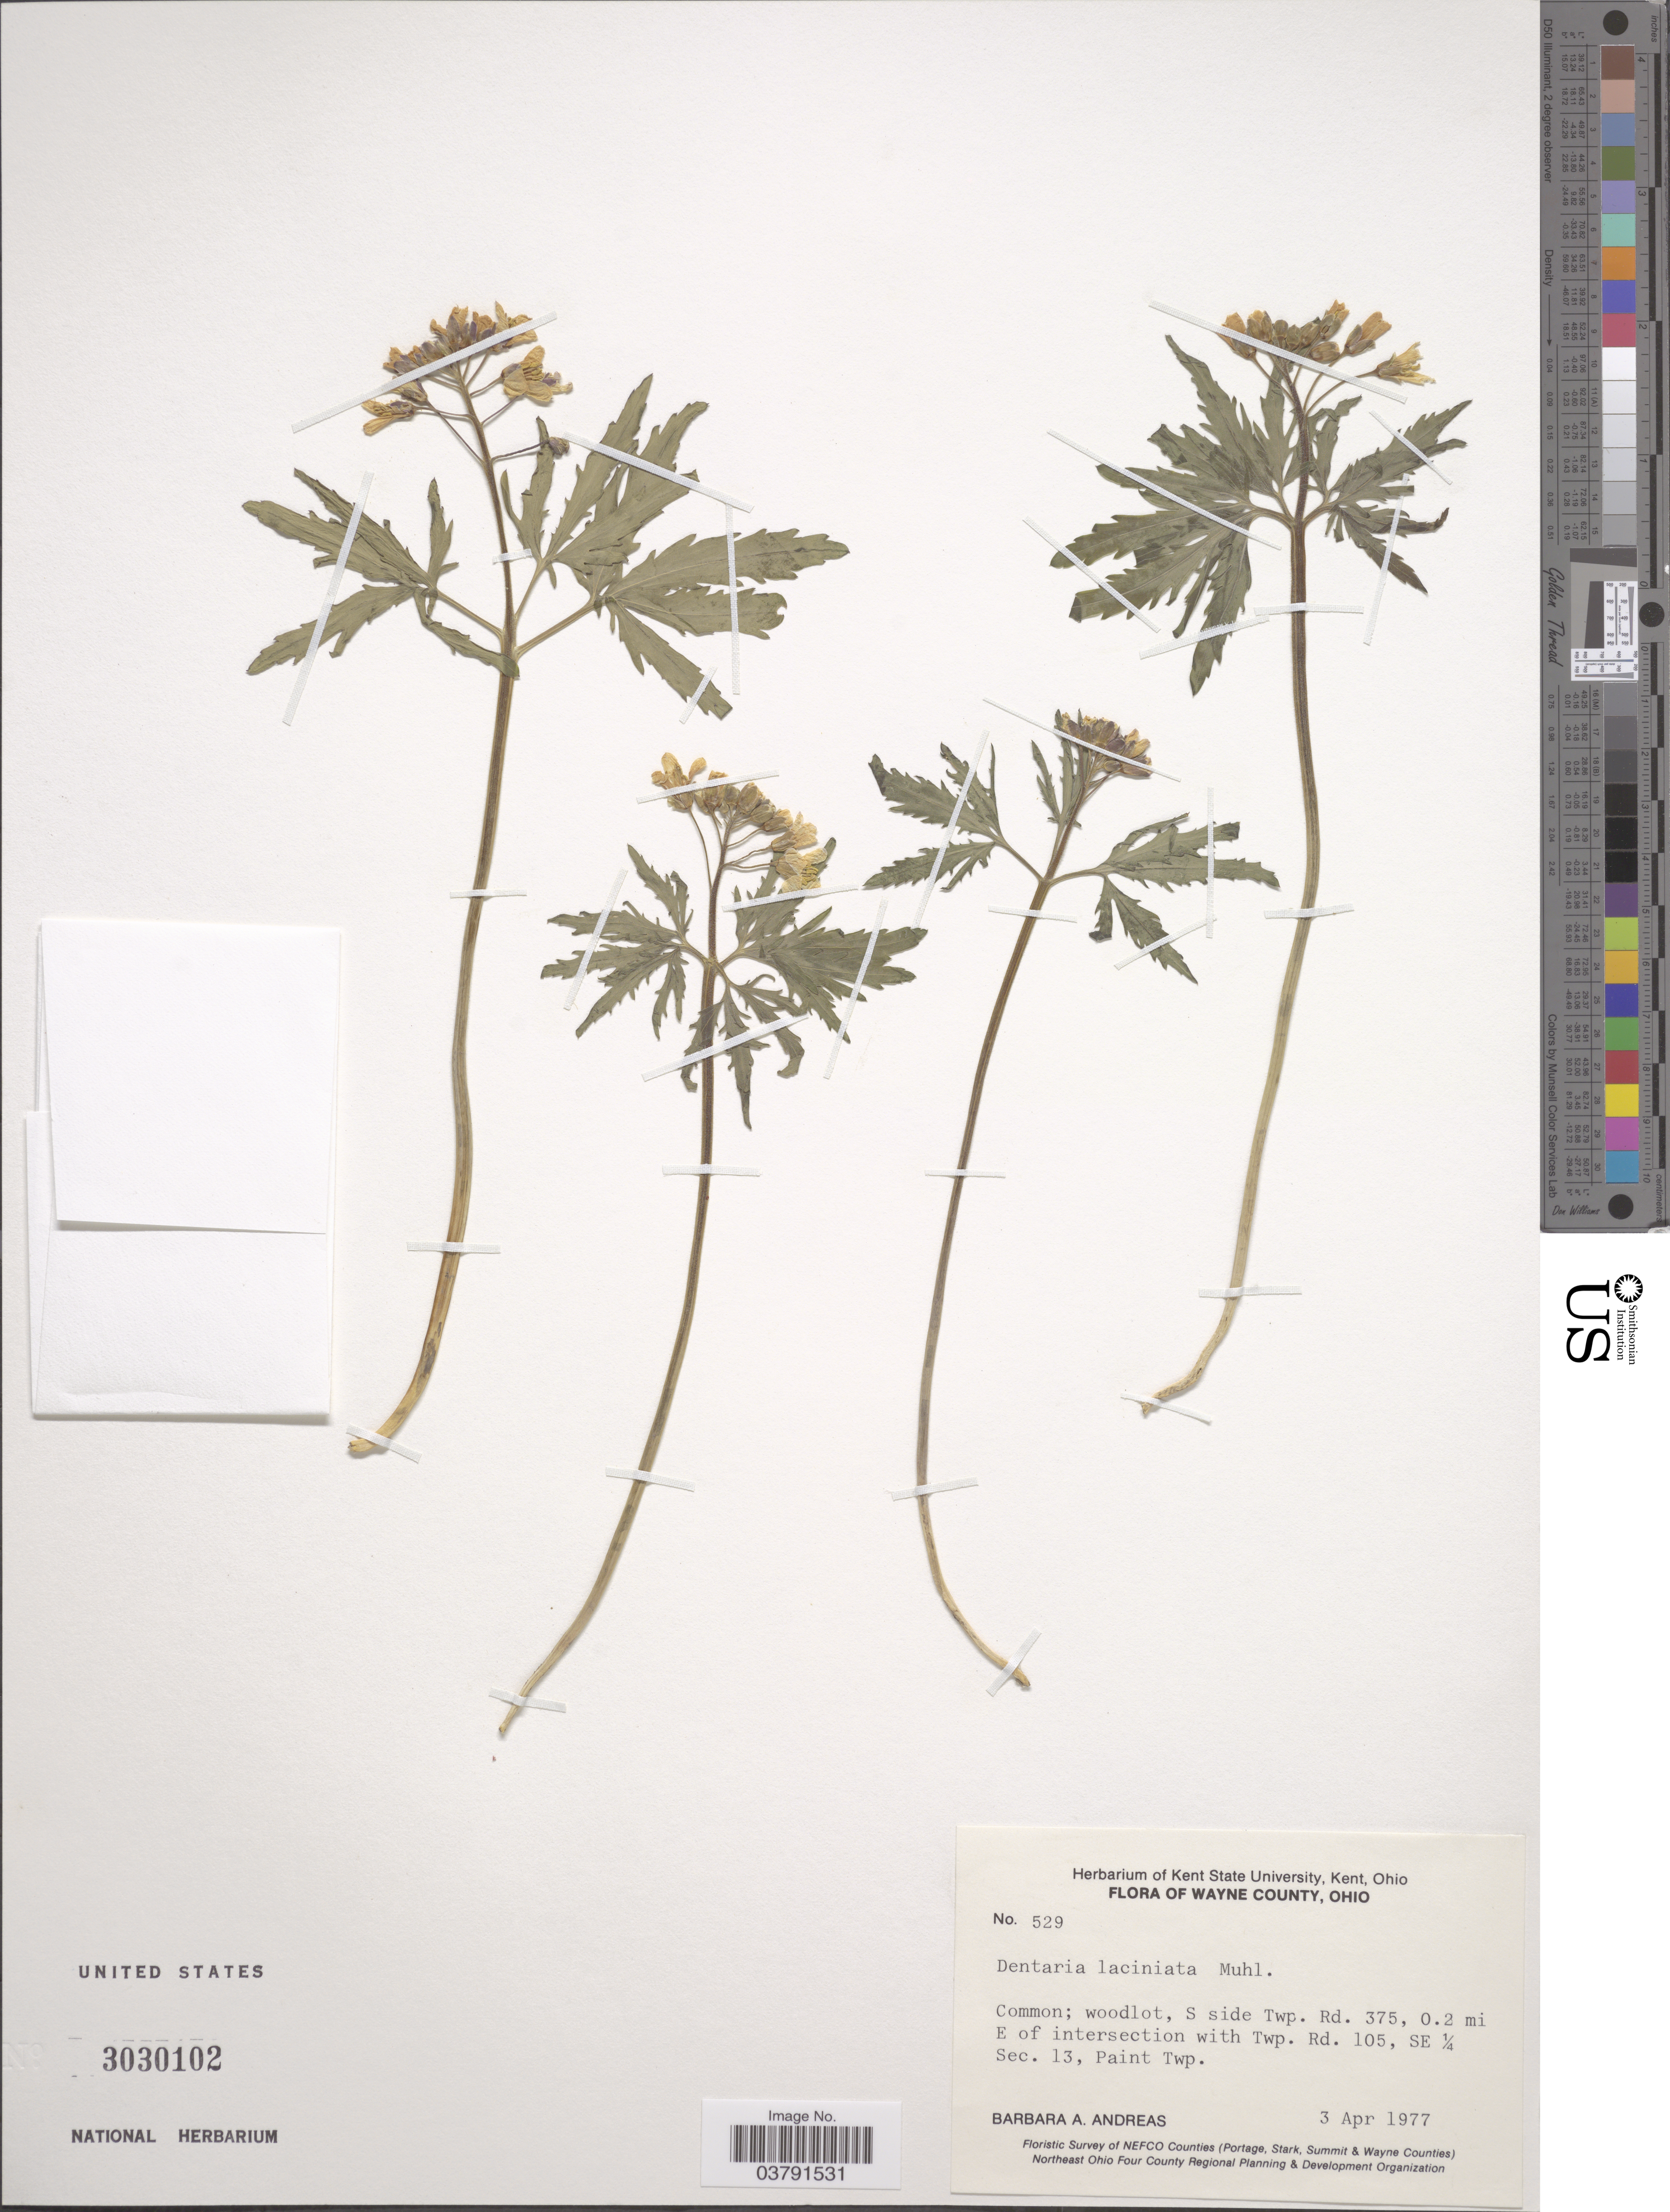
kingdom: Plantae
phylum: Tracheophyta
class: Magnoliopsida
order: Brassicales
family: Brassicaceae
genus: Dentaria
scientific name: Dentaria laciniata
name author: Muhl.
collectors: B. A. Andreas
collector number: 529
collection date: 1977-04-03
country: United States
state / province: Ohio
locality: Wayne County, S side Twp. Rd. 375, 0.2 mi E of intersection with Twp. Rd. 105, SE¼ Sec. 13, Paint Twp.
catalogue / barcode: US 3030102